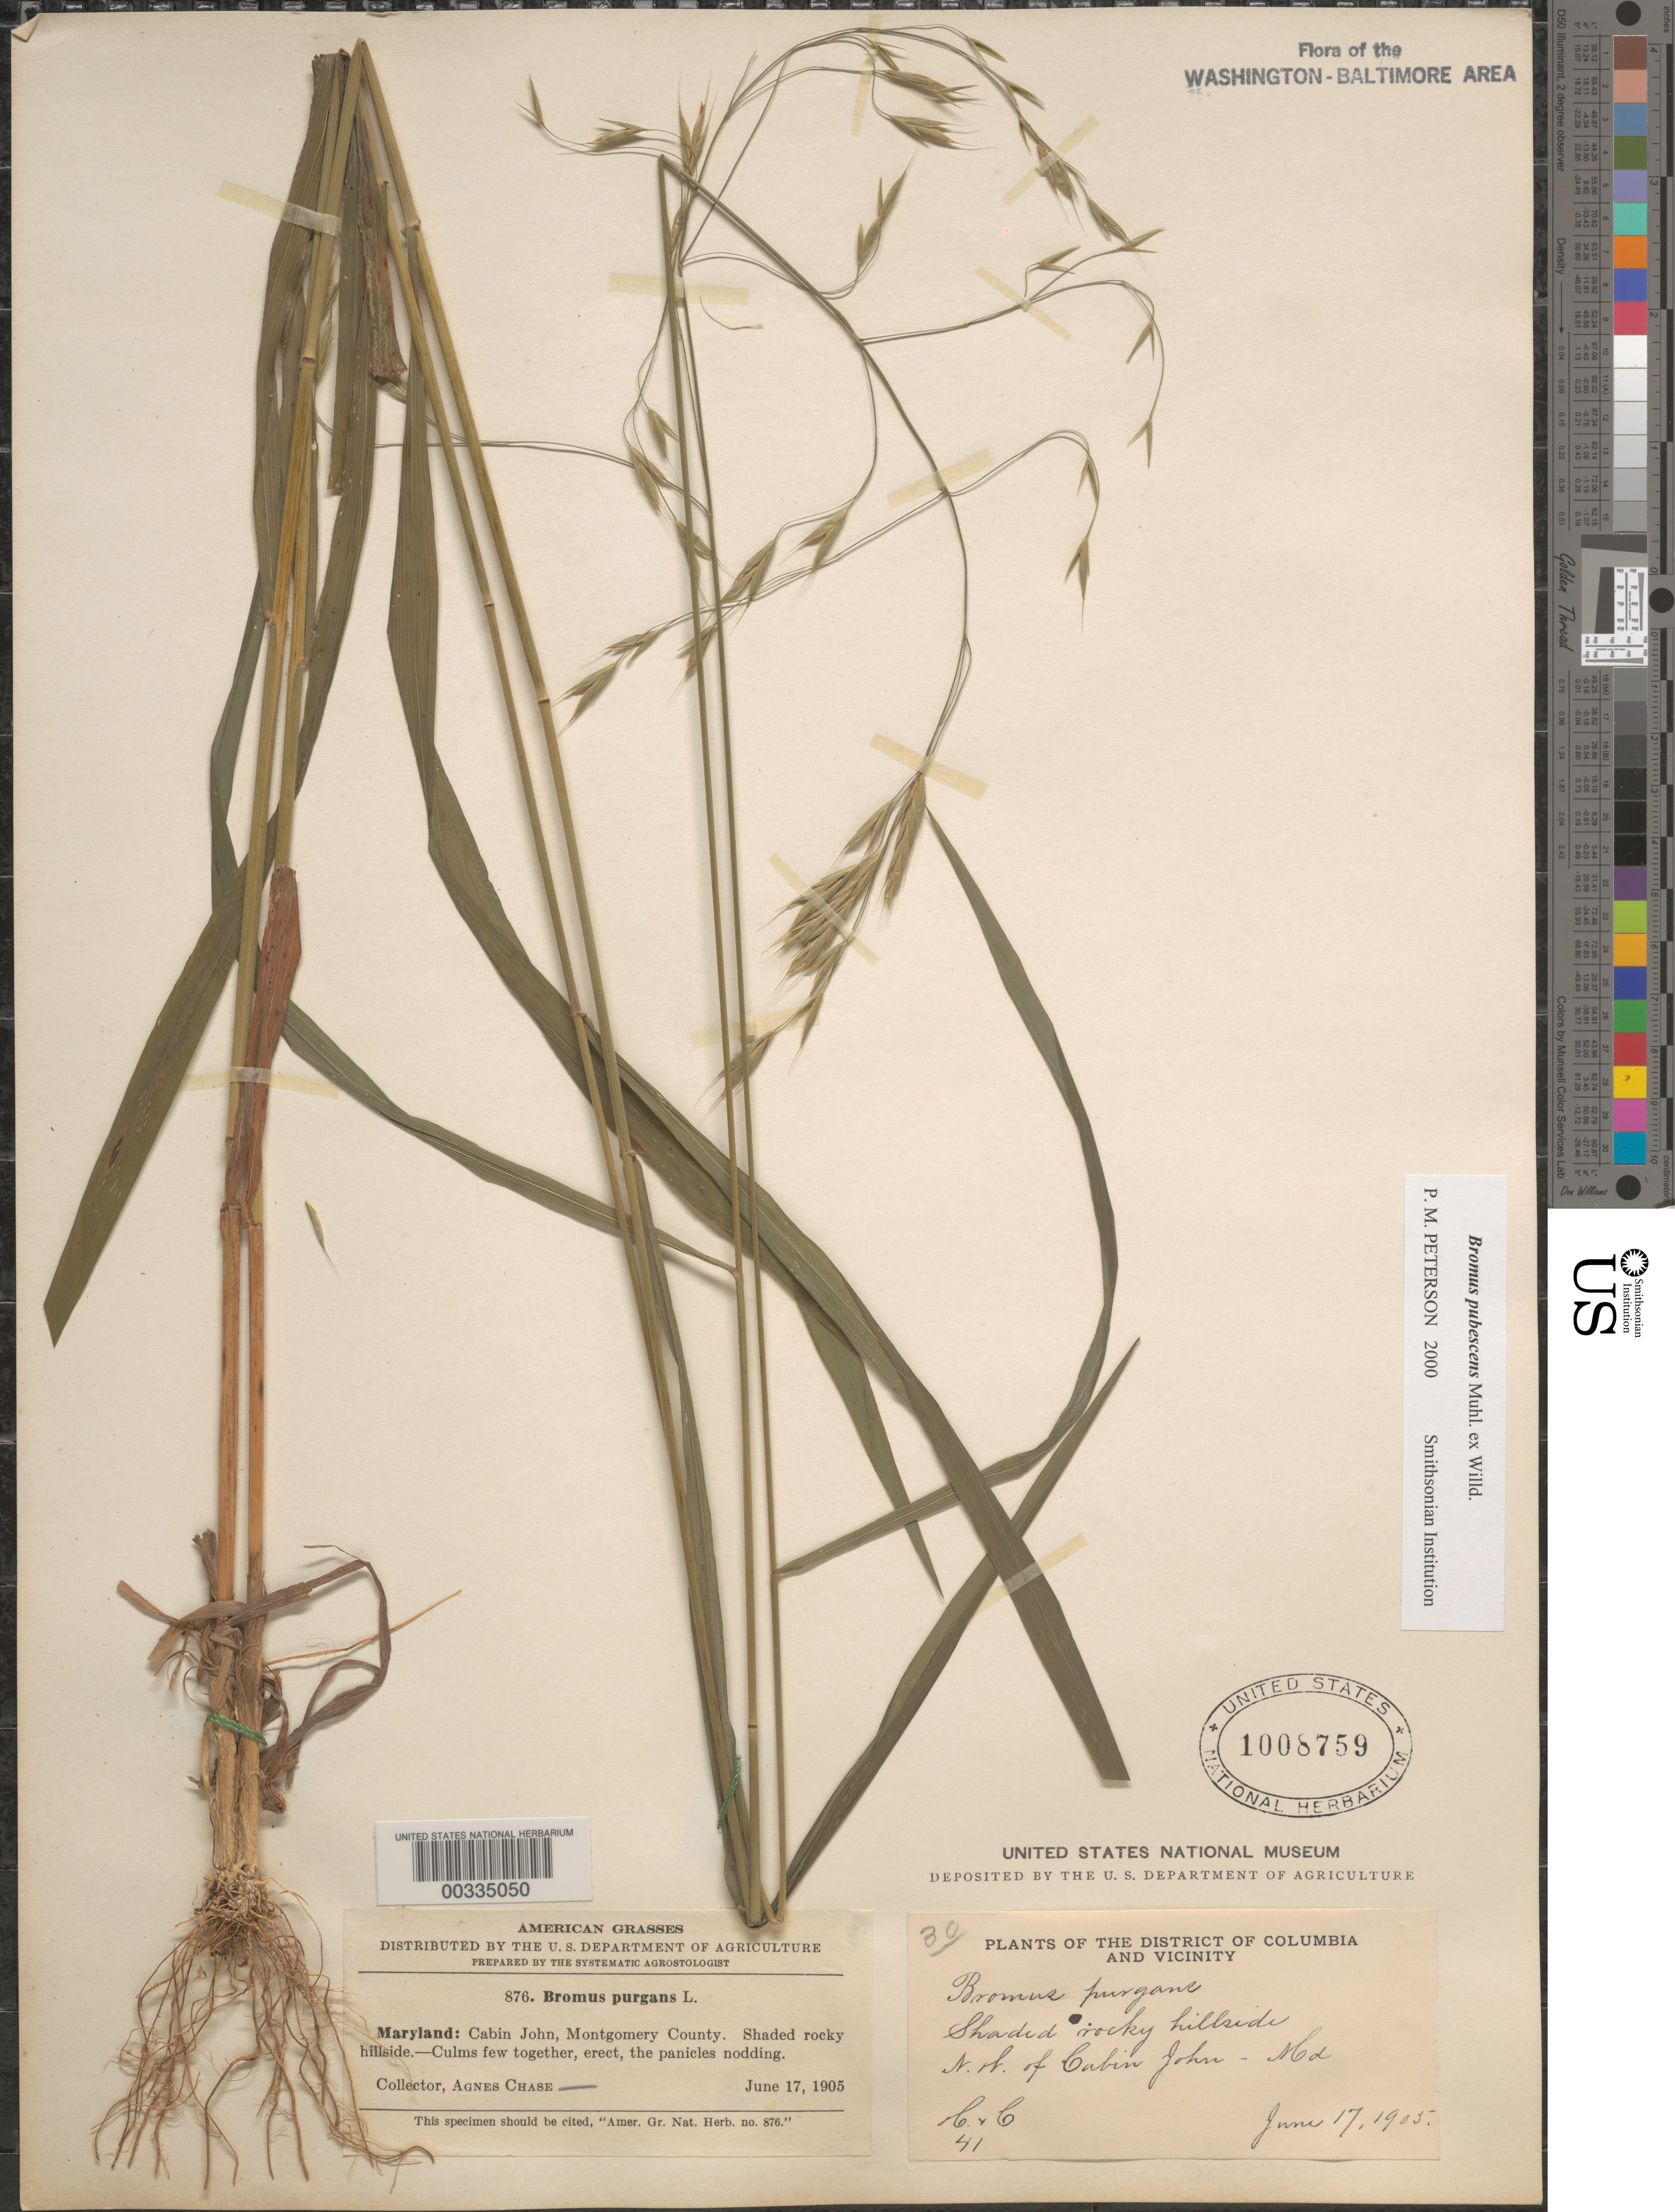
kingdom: Plantae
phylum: Tracheophyta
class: Liliopsida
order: Poales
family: Poaceae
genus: Bromus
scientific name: Bromus pubescens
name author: Muhl. ex Willd.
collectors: A. Chase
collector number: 876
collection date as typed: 17 Jun 1905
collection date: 1905-06-17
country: United States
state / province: Maryland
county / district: Montgomery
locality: Cabin John C. & O. Canal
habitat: Shaded rocky hillside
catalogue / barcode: US 1008759